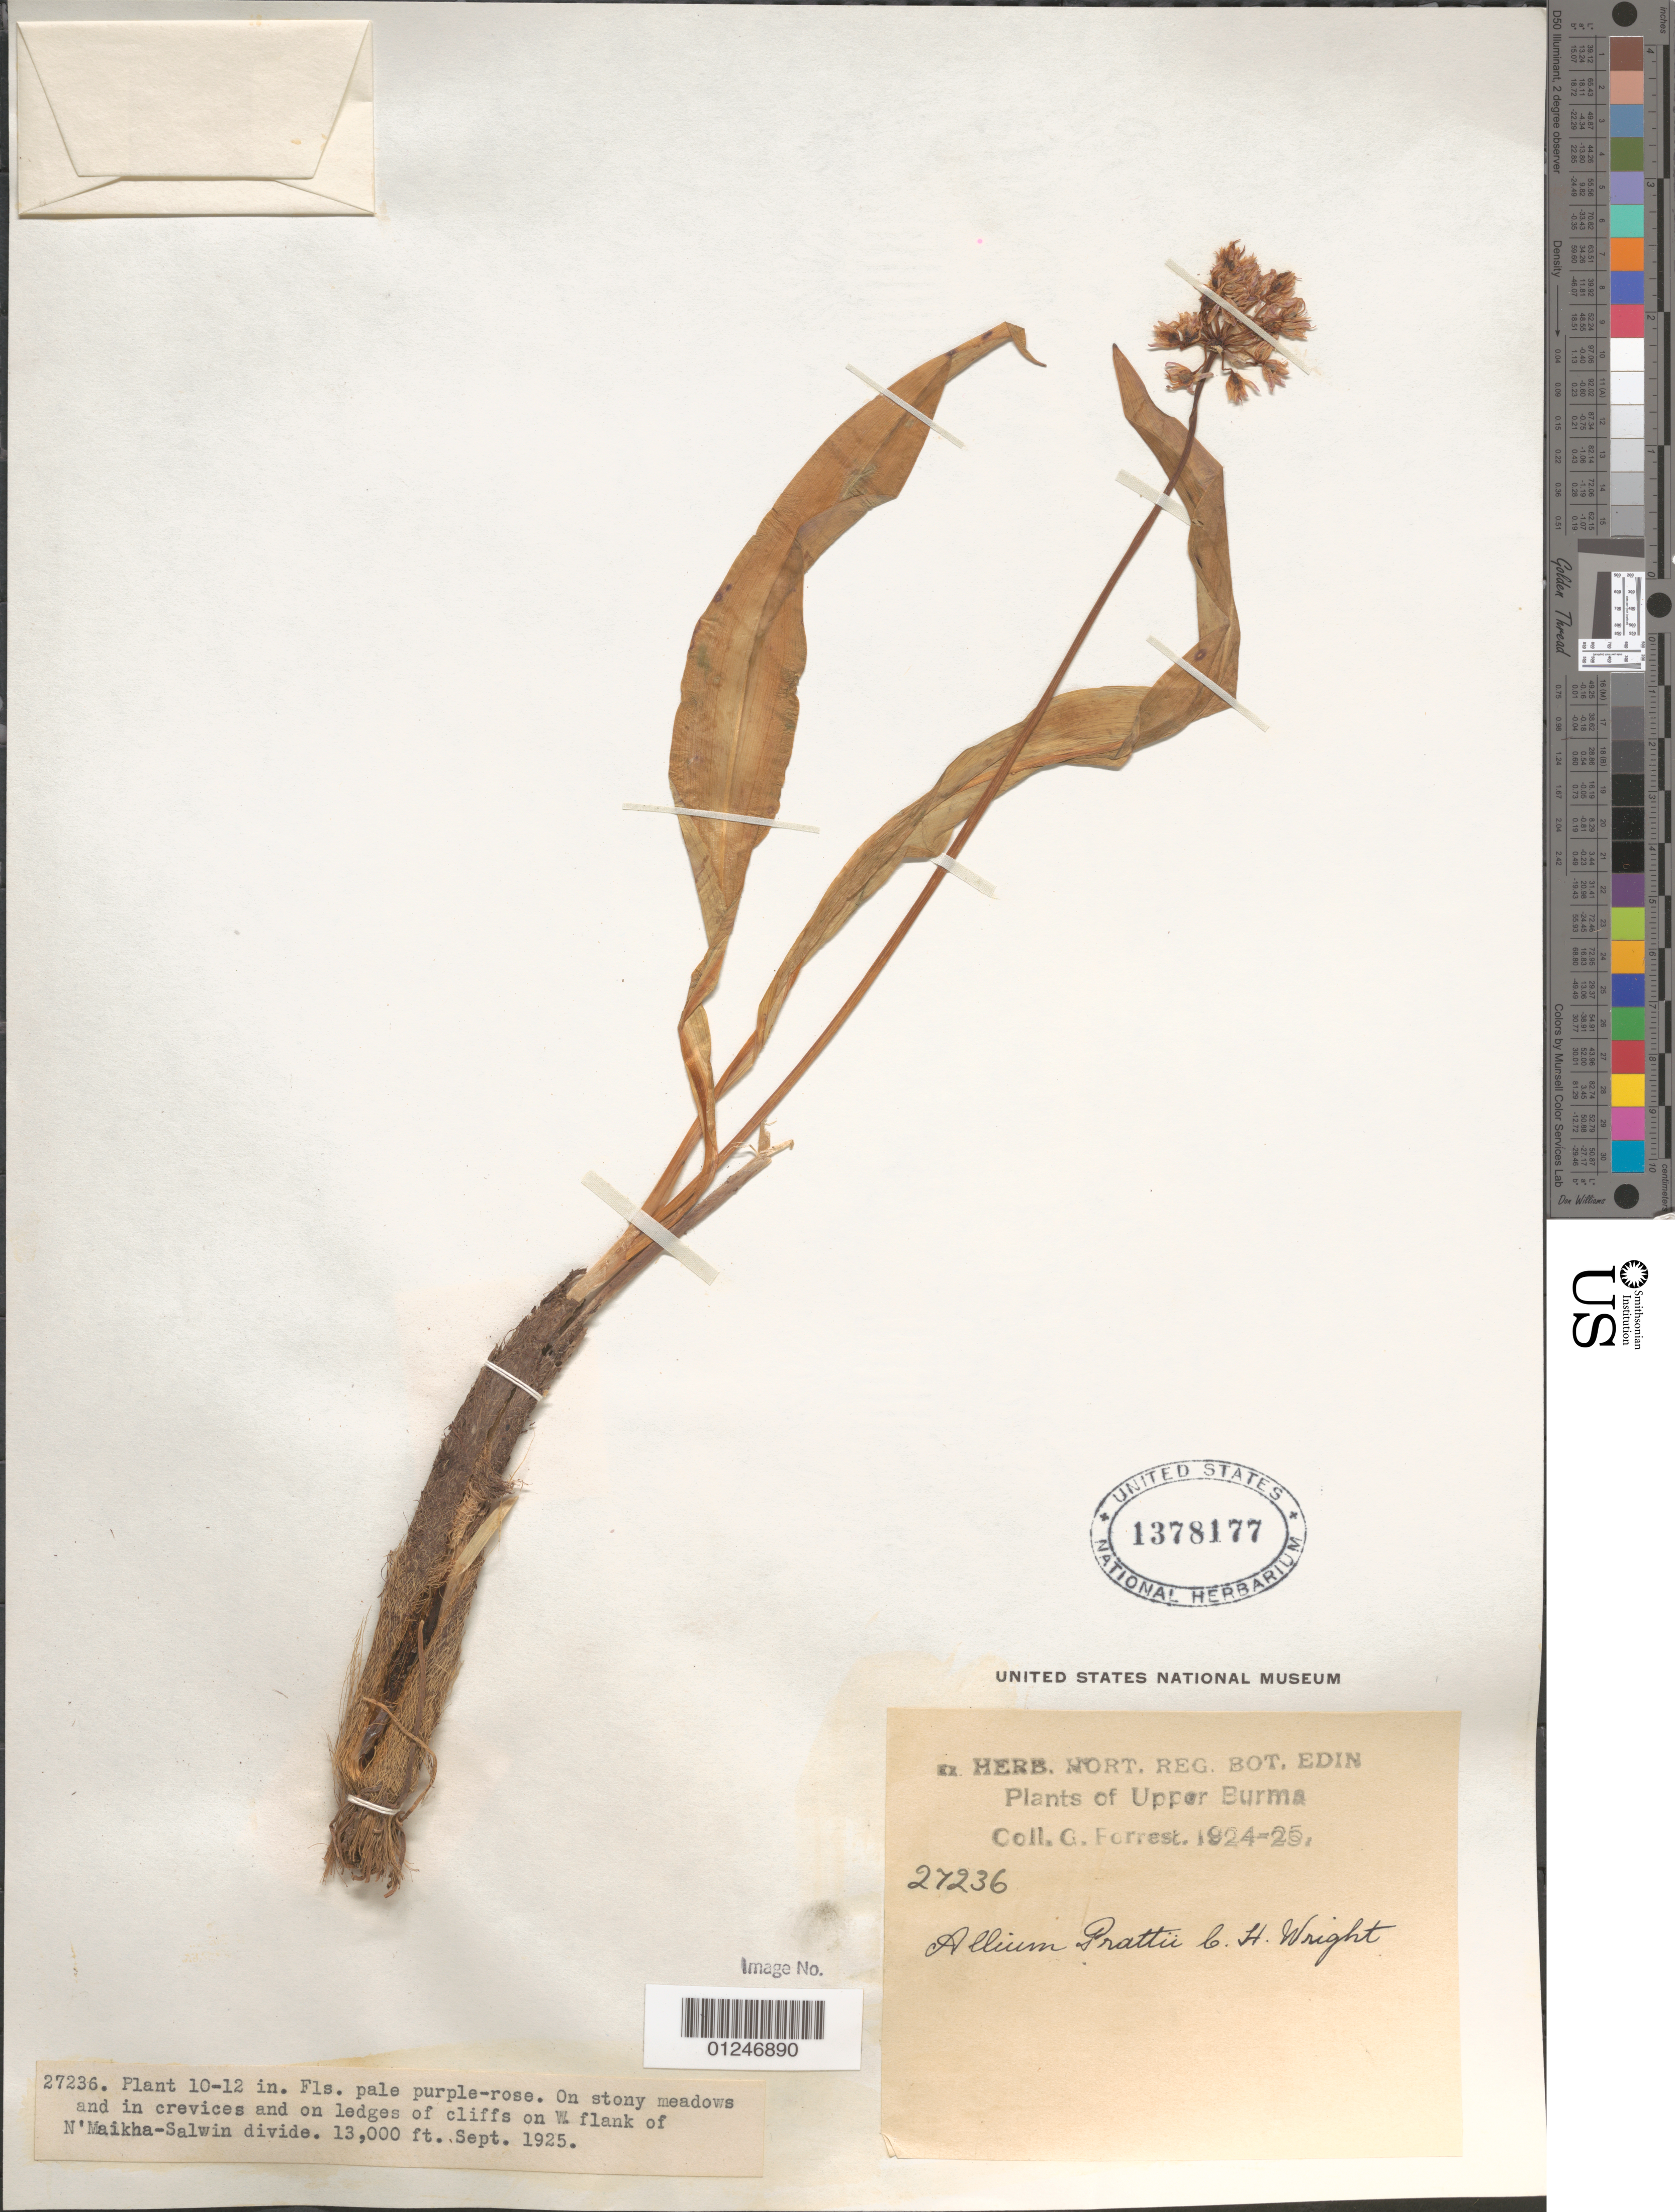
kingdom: Plantae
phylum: Tracheophyta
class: Liliopsida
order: Asparagales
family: Amaryllidaceae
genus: Allium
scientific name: Allium prattii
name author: C.H. Wright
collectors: G. Forrest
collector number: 27236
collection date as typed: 1924 to -- --- 1925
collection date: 1924/1925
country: Myanmar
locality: Upper Burma.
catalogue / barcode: US 1378177